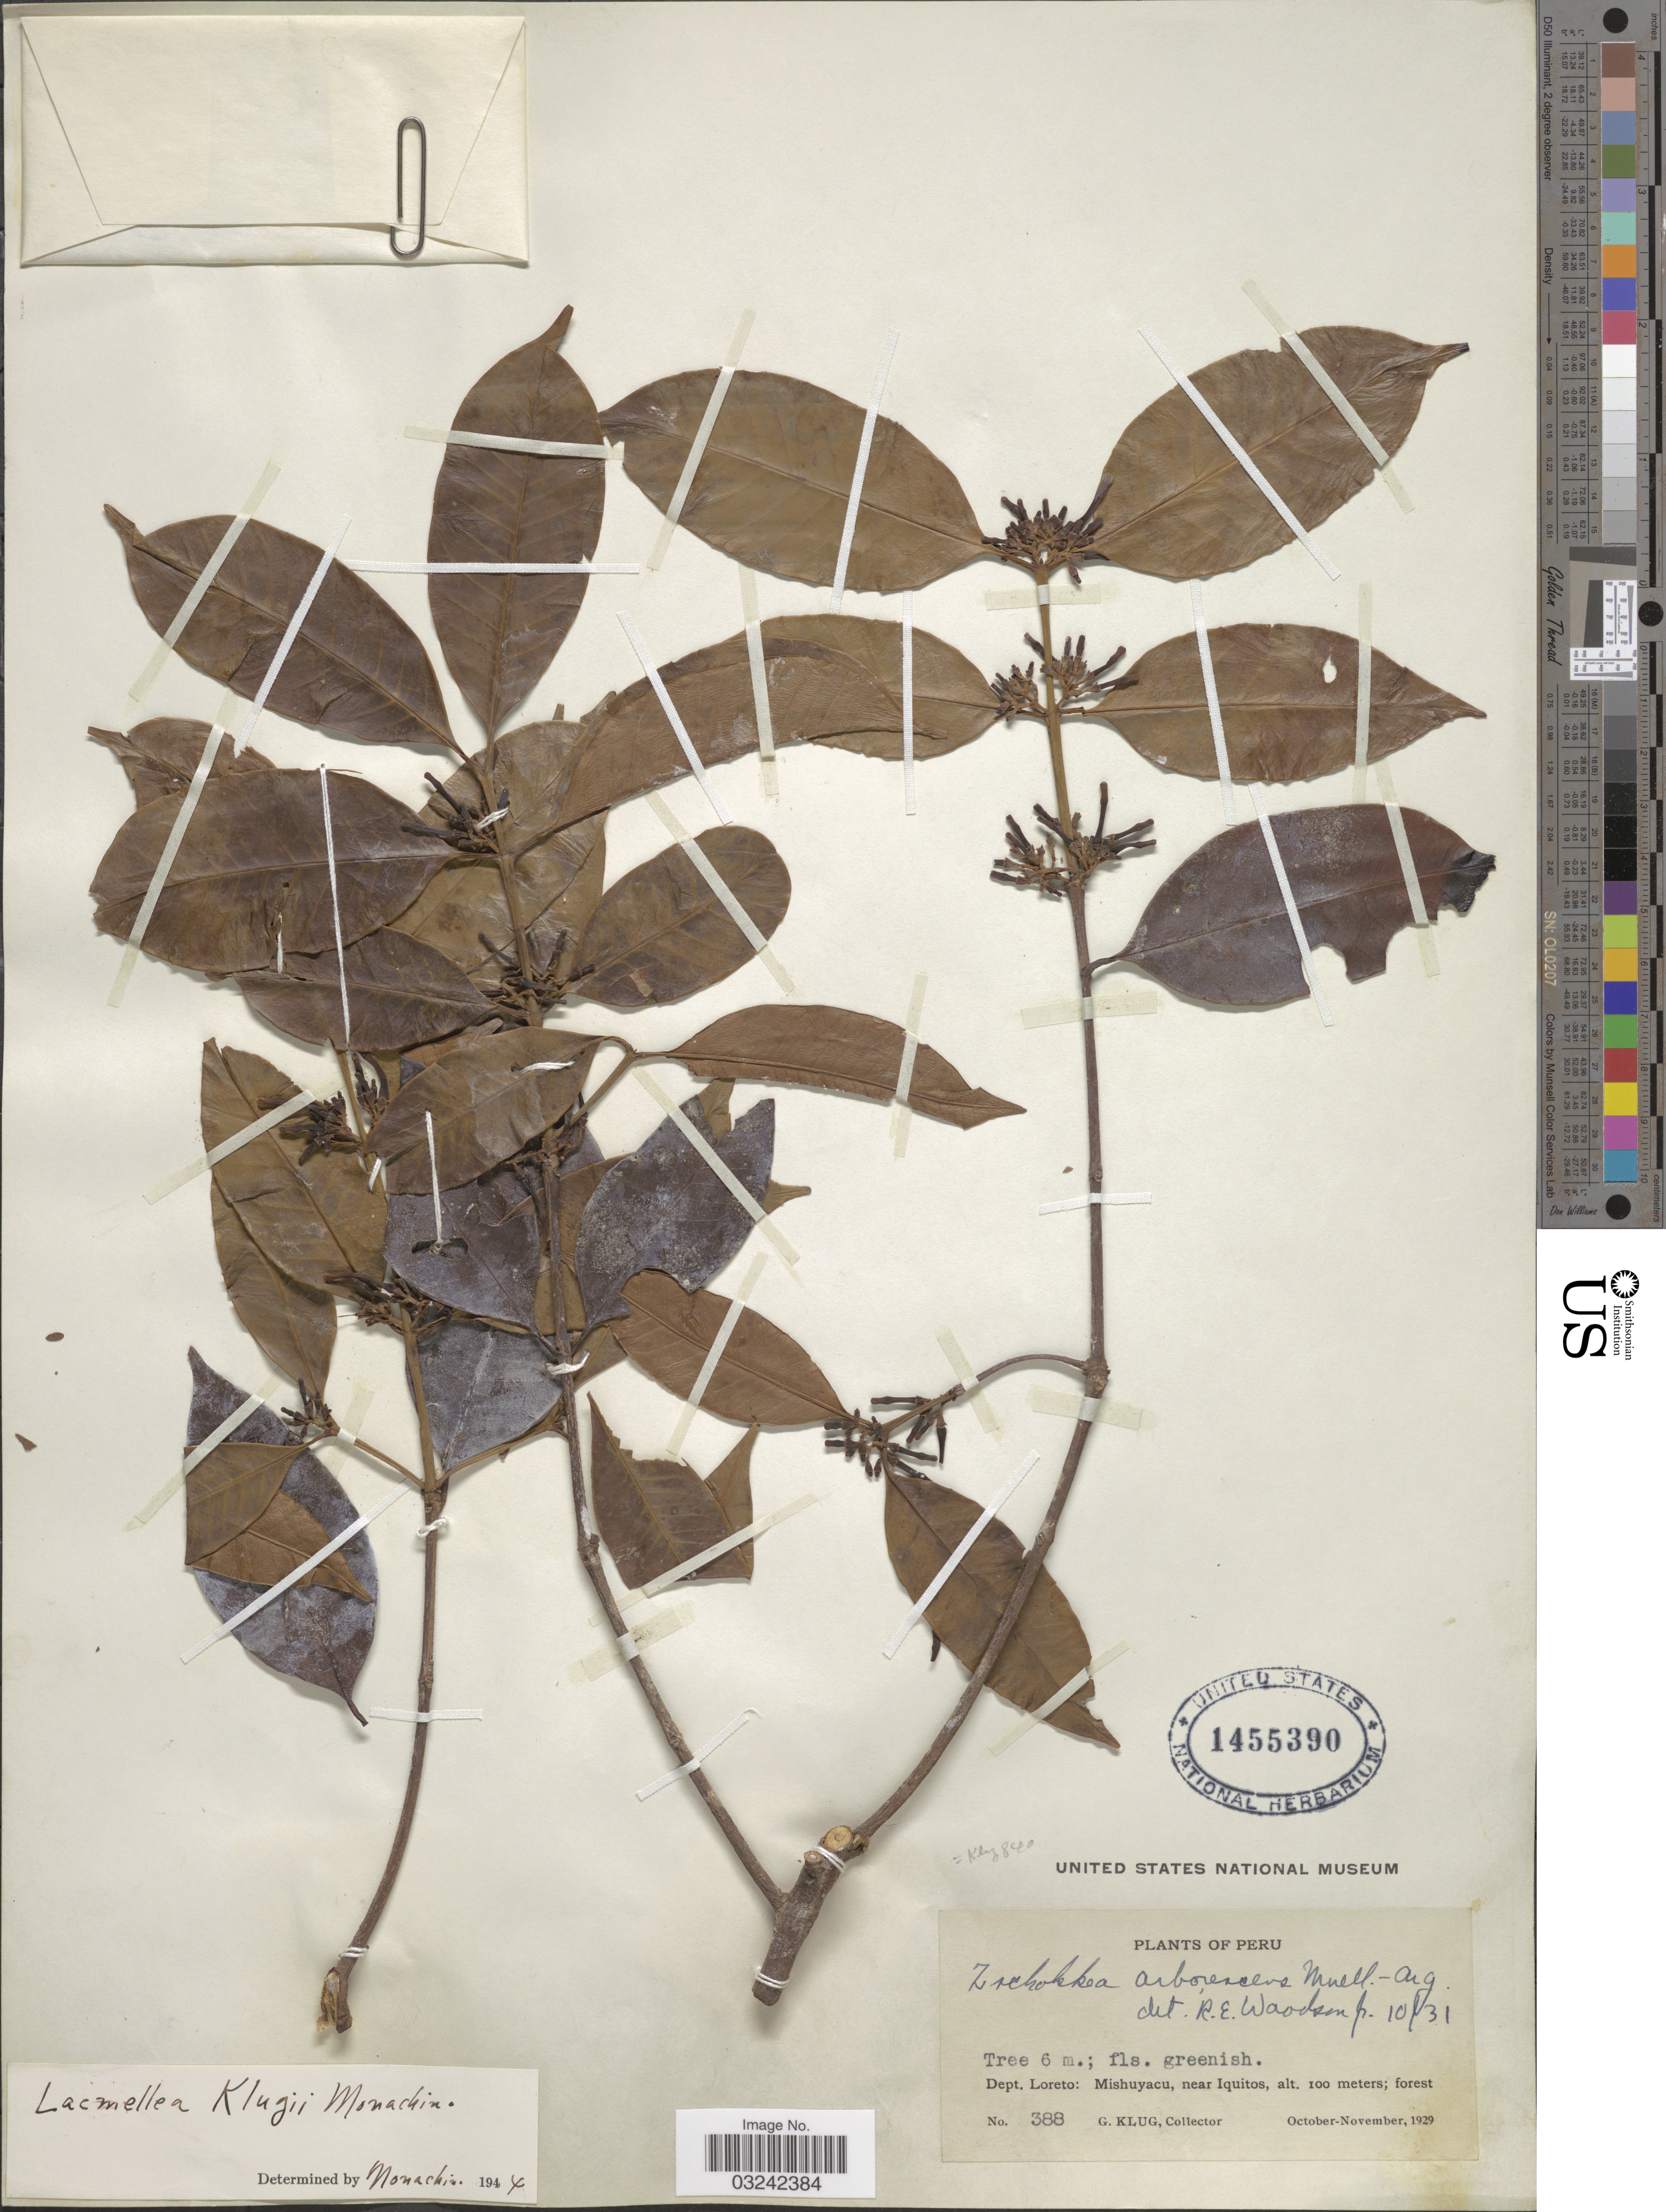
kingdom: Plantae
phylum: Tracheophyta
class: Magnoliopsida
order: Gentianales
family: Apocynaceae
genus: Lacmellea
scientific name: Lacmellea klugii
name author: Monach.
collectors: G. Klug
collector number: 388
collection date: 1929-10/1929-11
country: Peru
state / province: Loreto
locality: Dept. Loreto: Mishuyacu, near Iquitos.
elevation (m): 100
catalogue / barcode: US 1455390